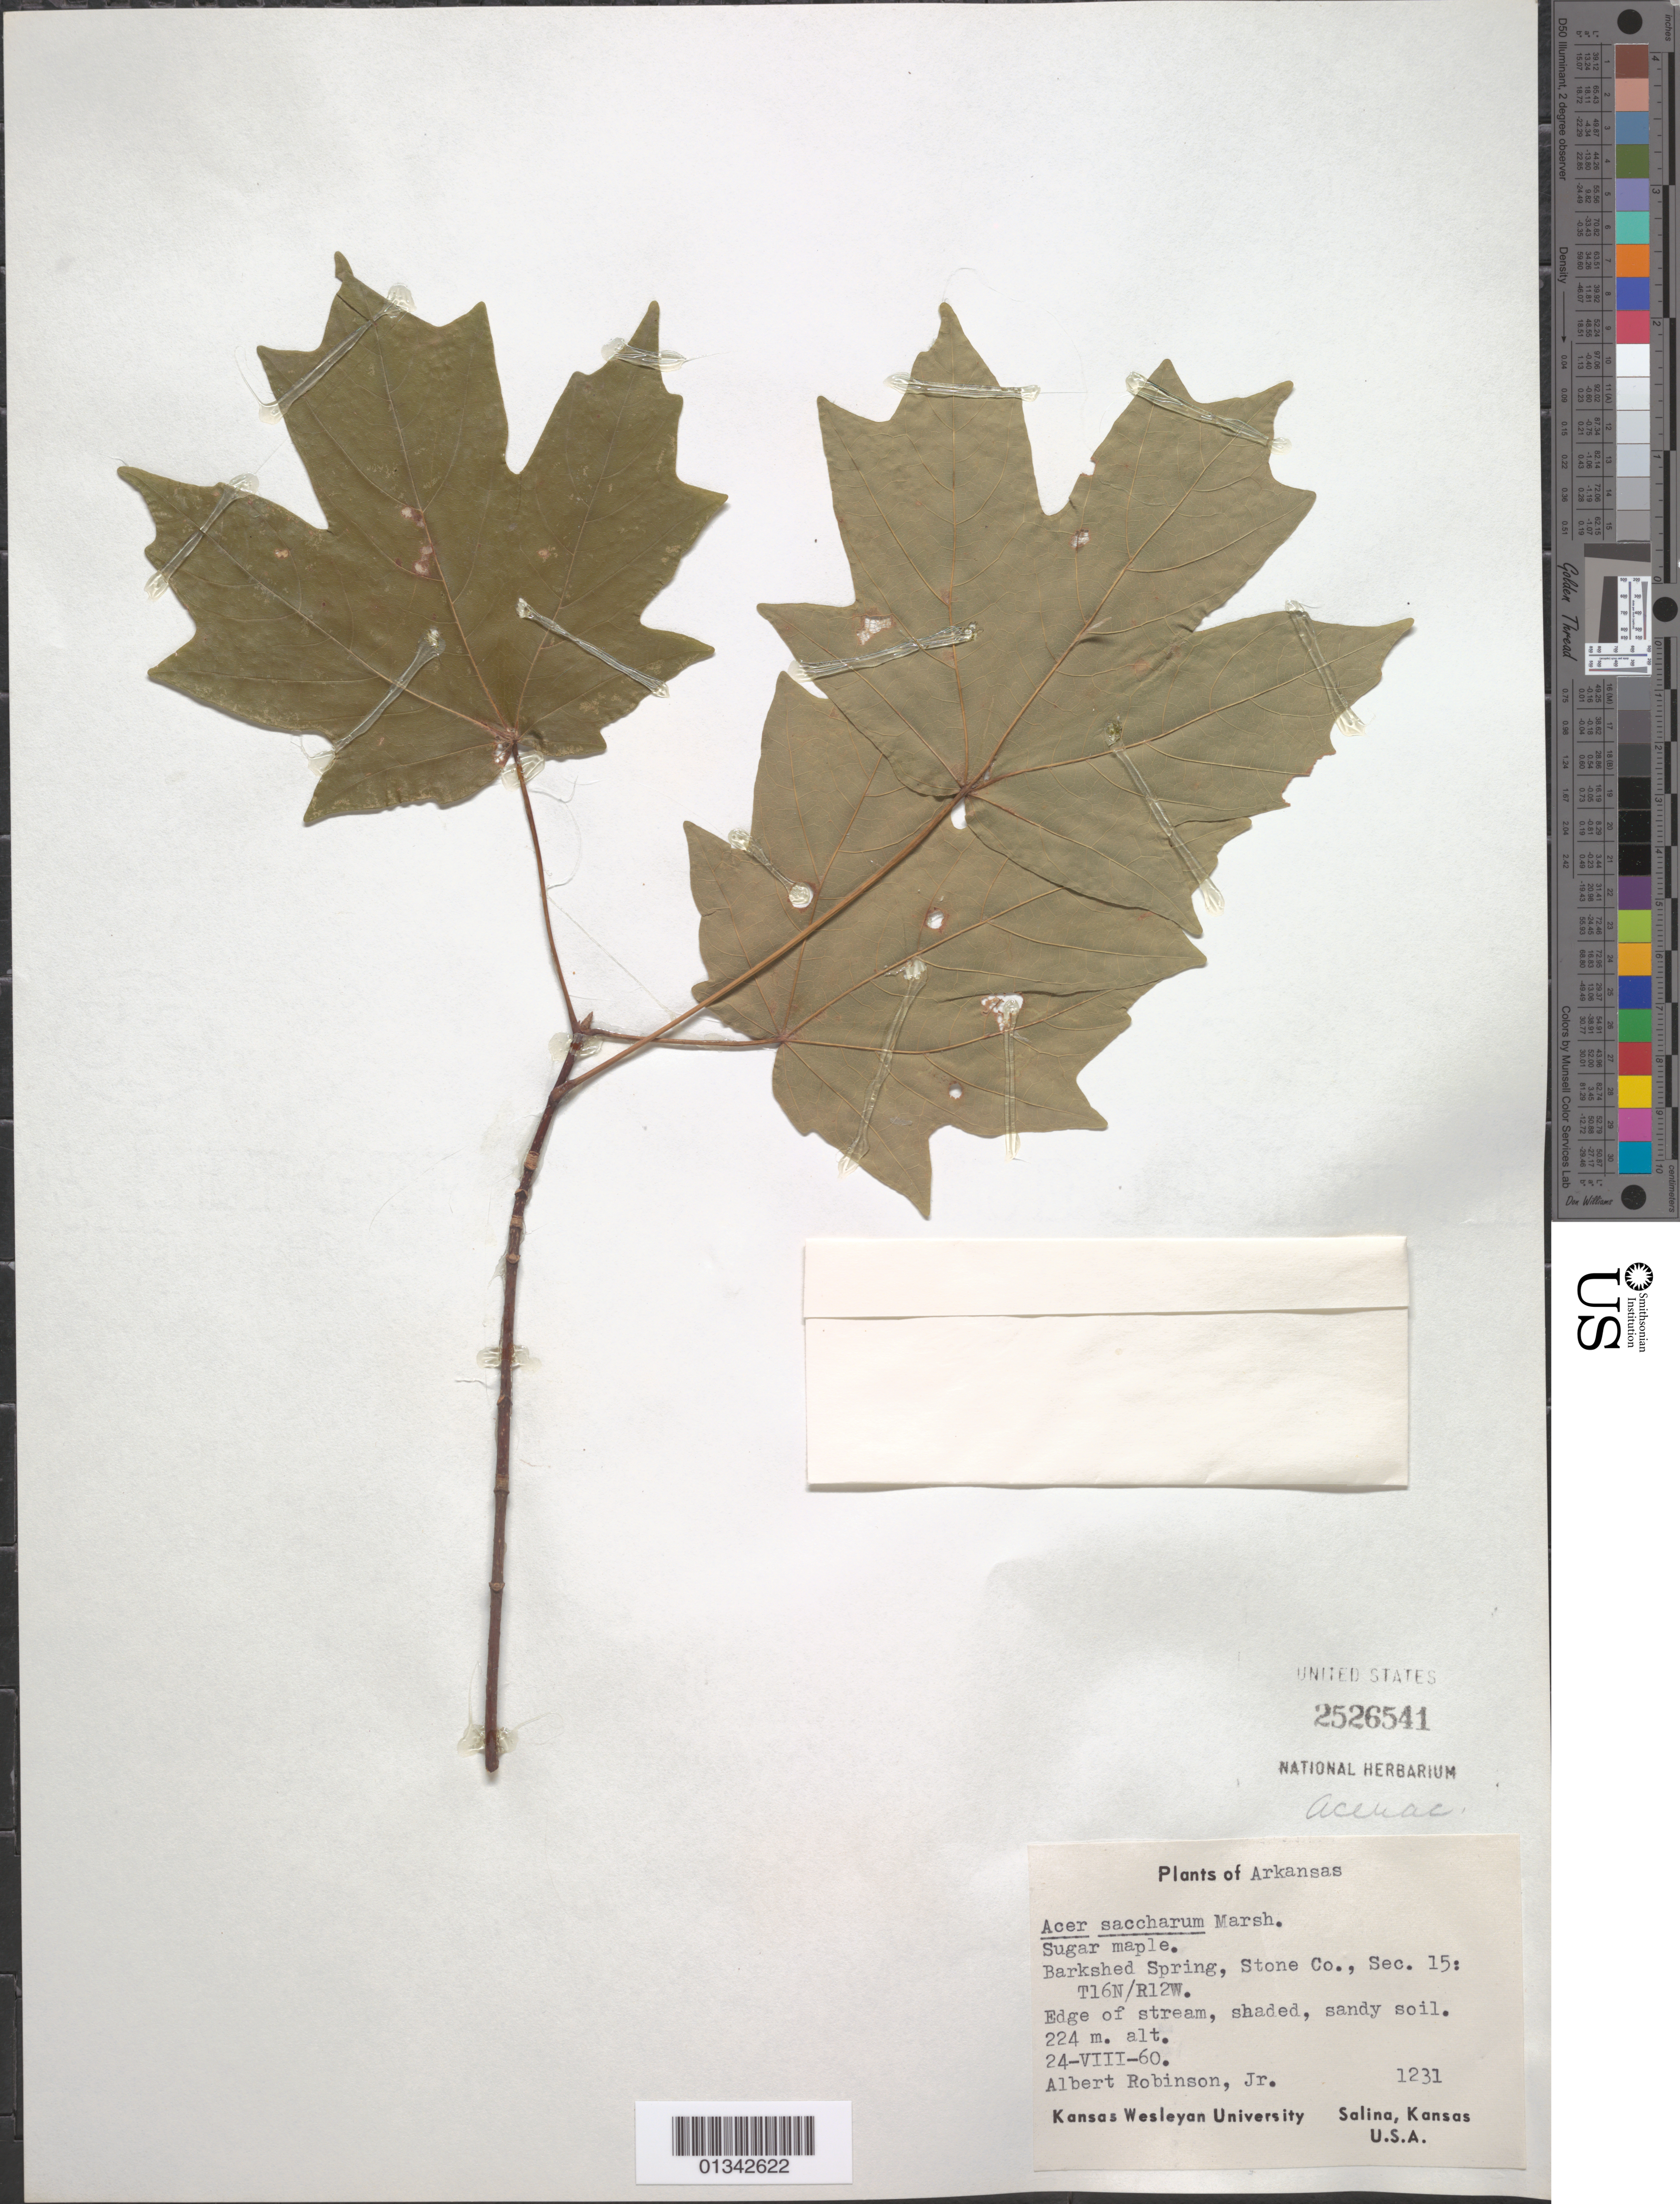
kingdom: Plantae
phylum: Tracheophyta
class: Magnoliopsida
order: Sapindales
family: Sapindaceae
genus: Acer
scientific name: Acer saccharum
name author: Marshall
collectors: A. Robinson Jr.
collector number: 1231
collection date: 1960-08-24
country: United States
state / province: Arkansas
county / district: Stone County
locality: Stone County, Barkshed Spring, Sec. 15, T16N/R12W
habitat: Edge of stream, shaded, sandy soil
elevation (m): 224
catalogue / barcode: US 2526541